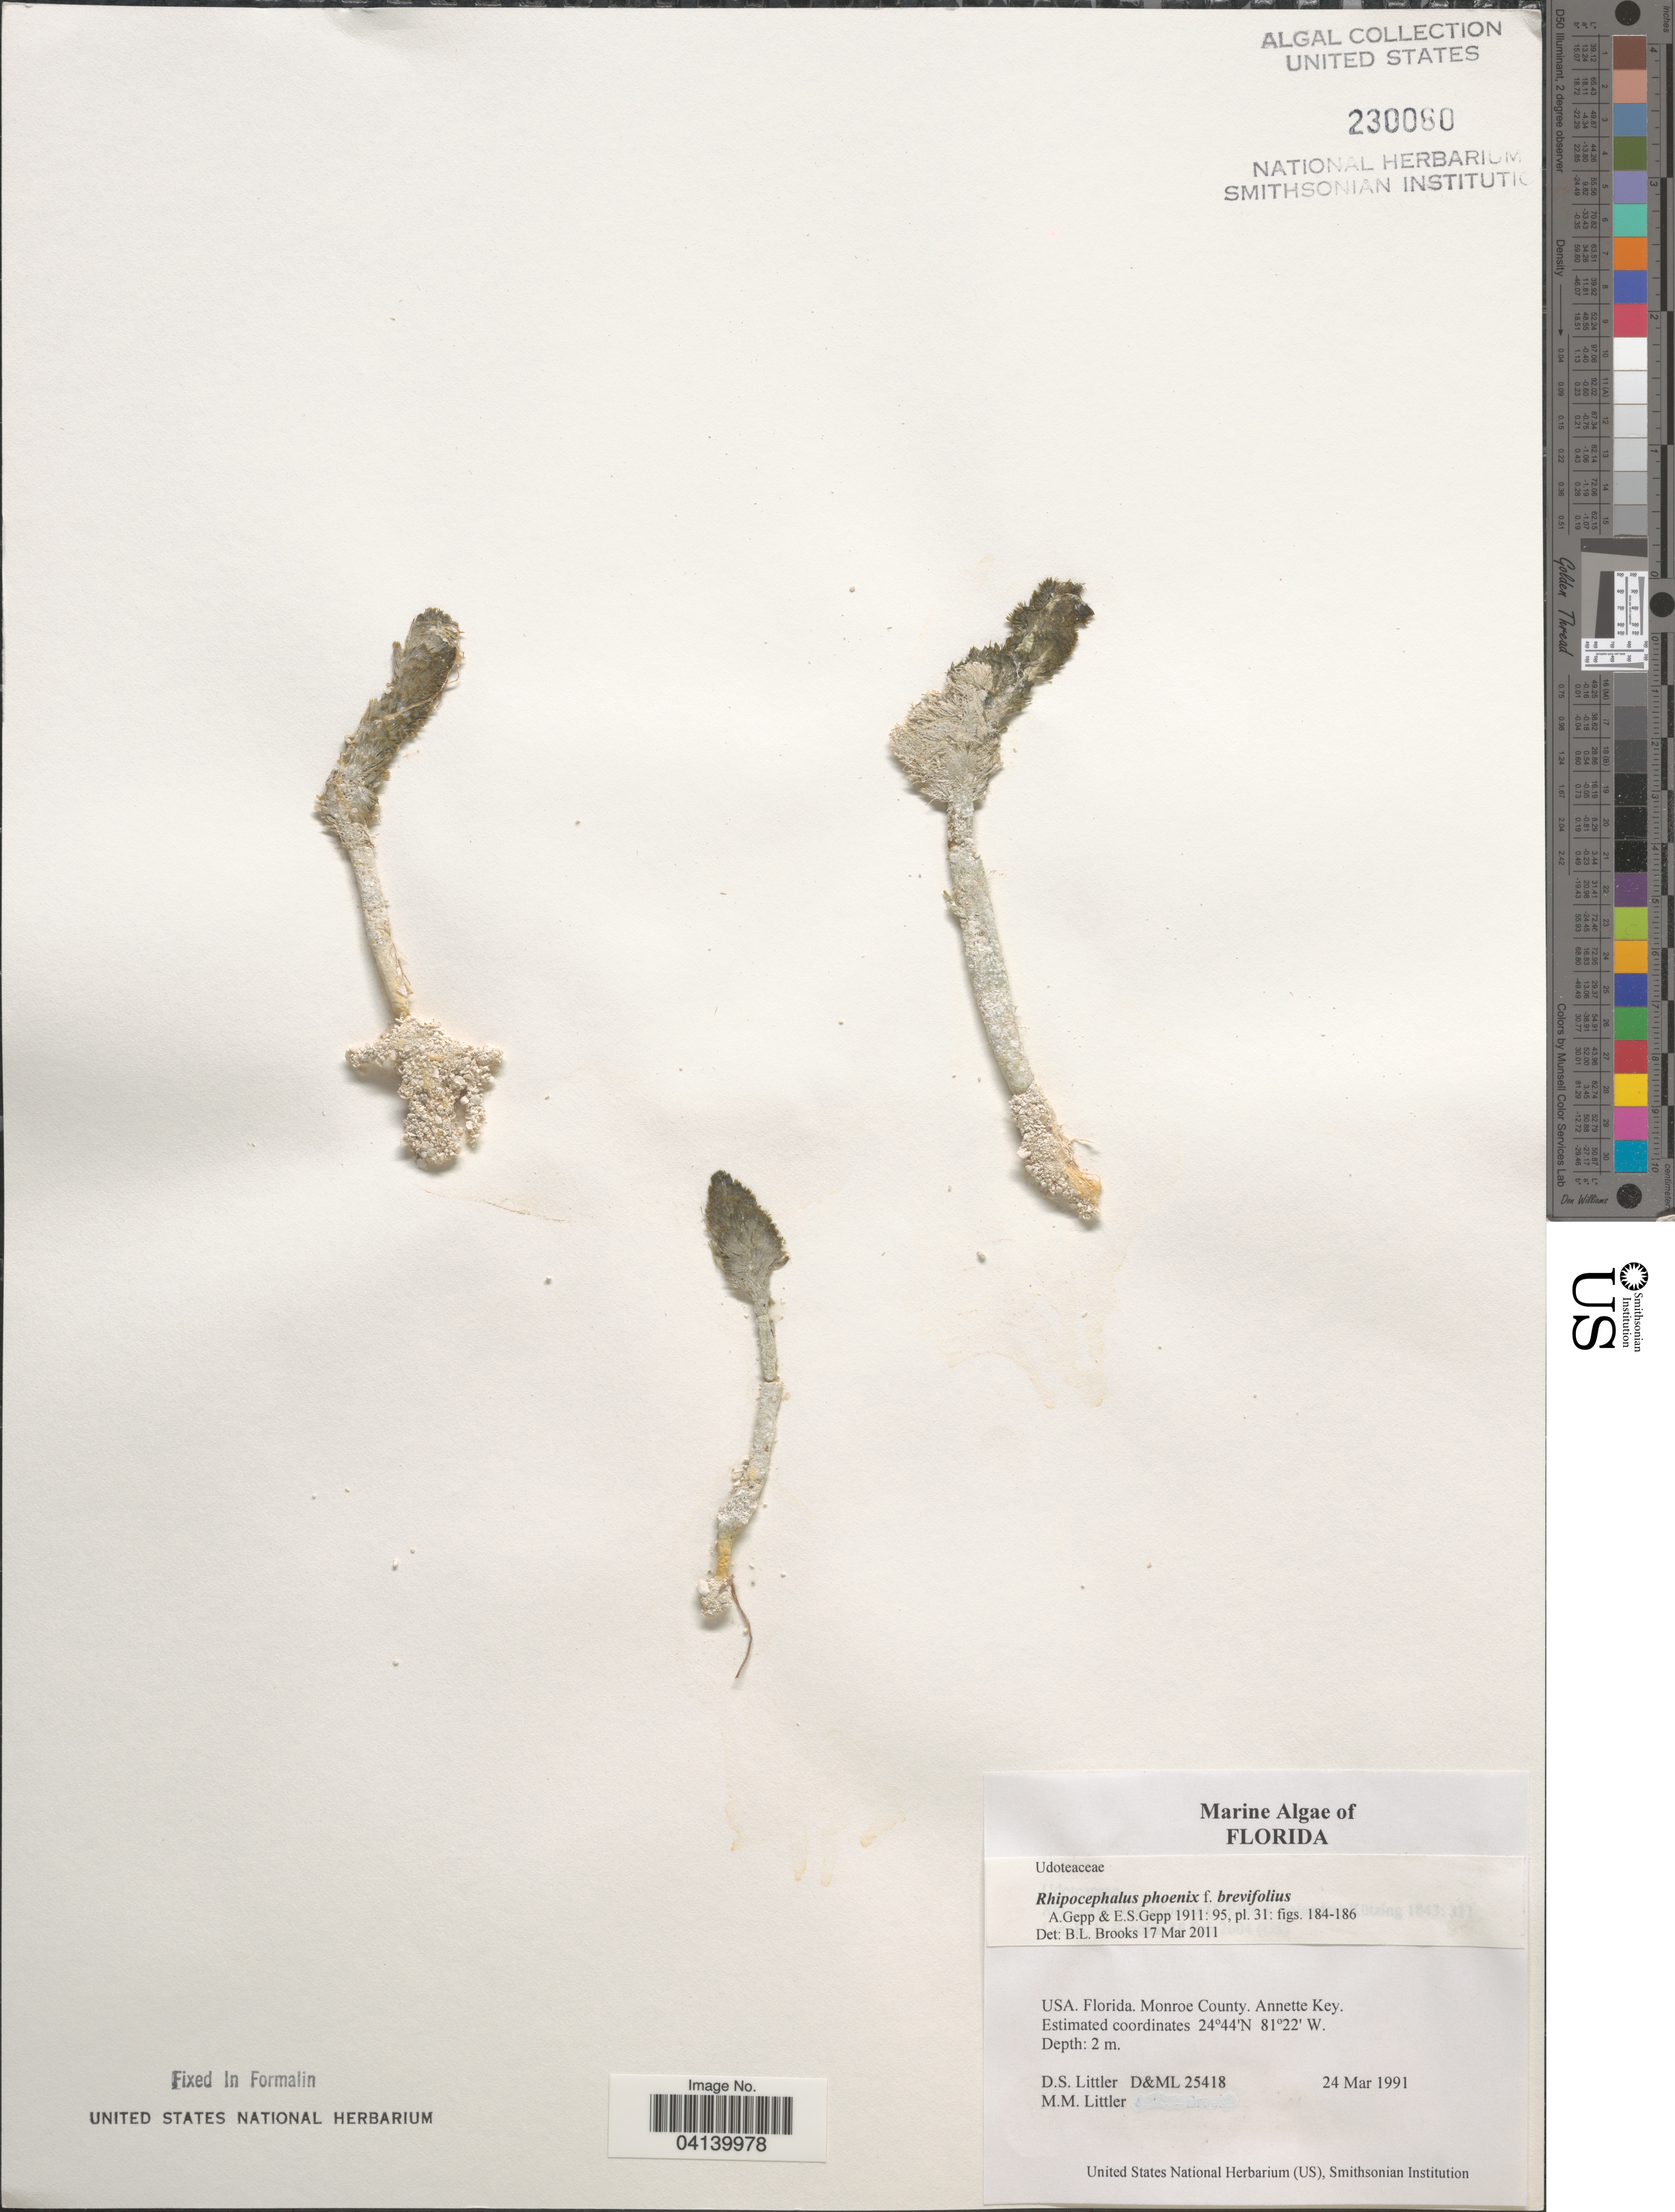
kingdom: Plantae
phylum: Chlorophyta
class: Ulvophyceae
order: Bryopsidales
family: Udoteaceae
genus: Rhipocephalus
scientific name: Rhipocephalus phoenix f. brevifolius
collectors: D. S. Littler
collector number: D&ML25418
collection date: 1991-03-24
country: United States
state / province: Florida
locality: Monroe County. Annette Key.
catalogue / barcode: US 230060